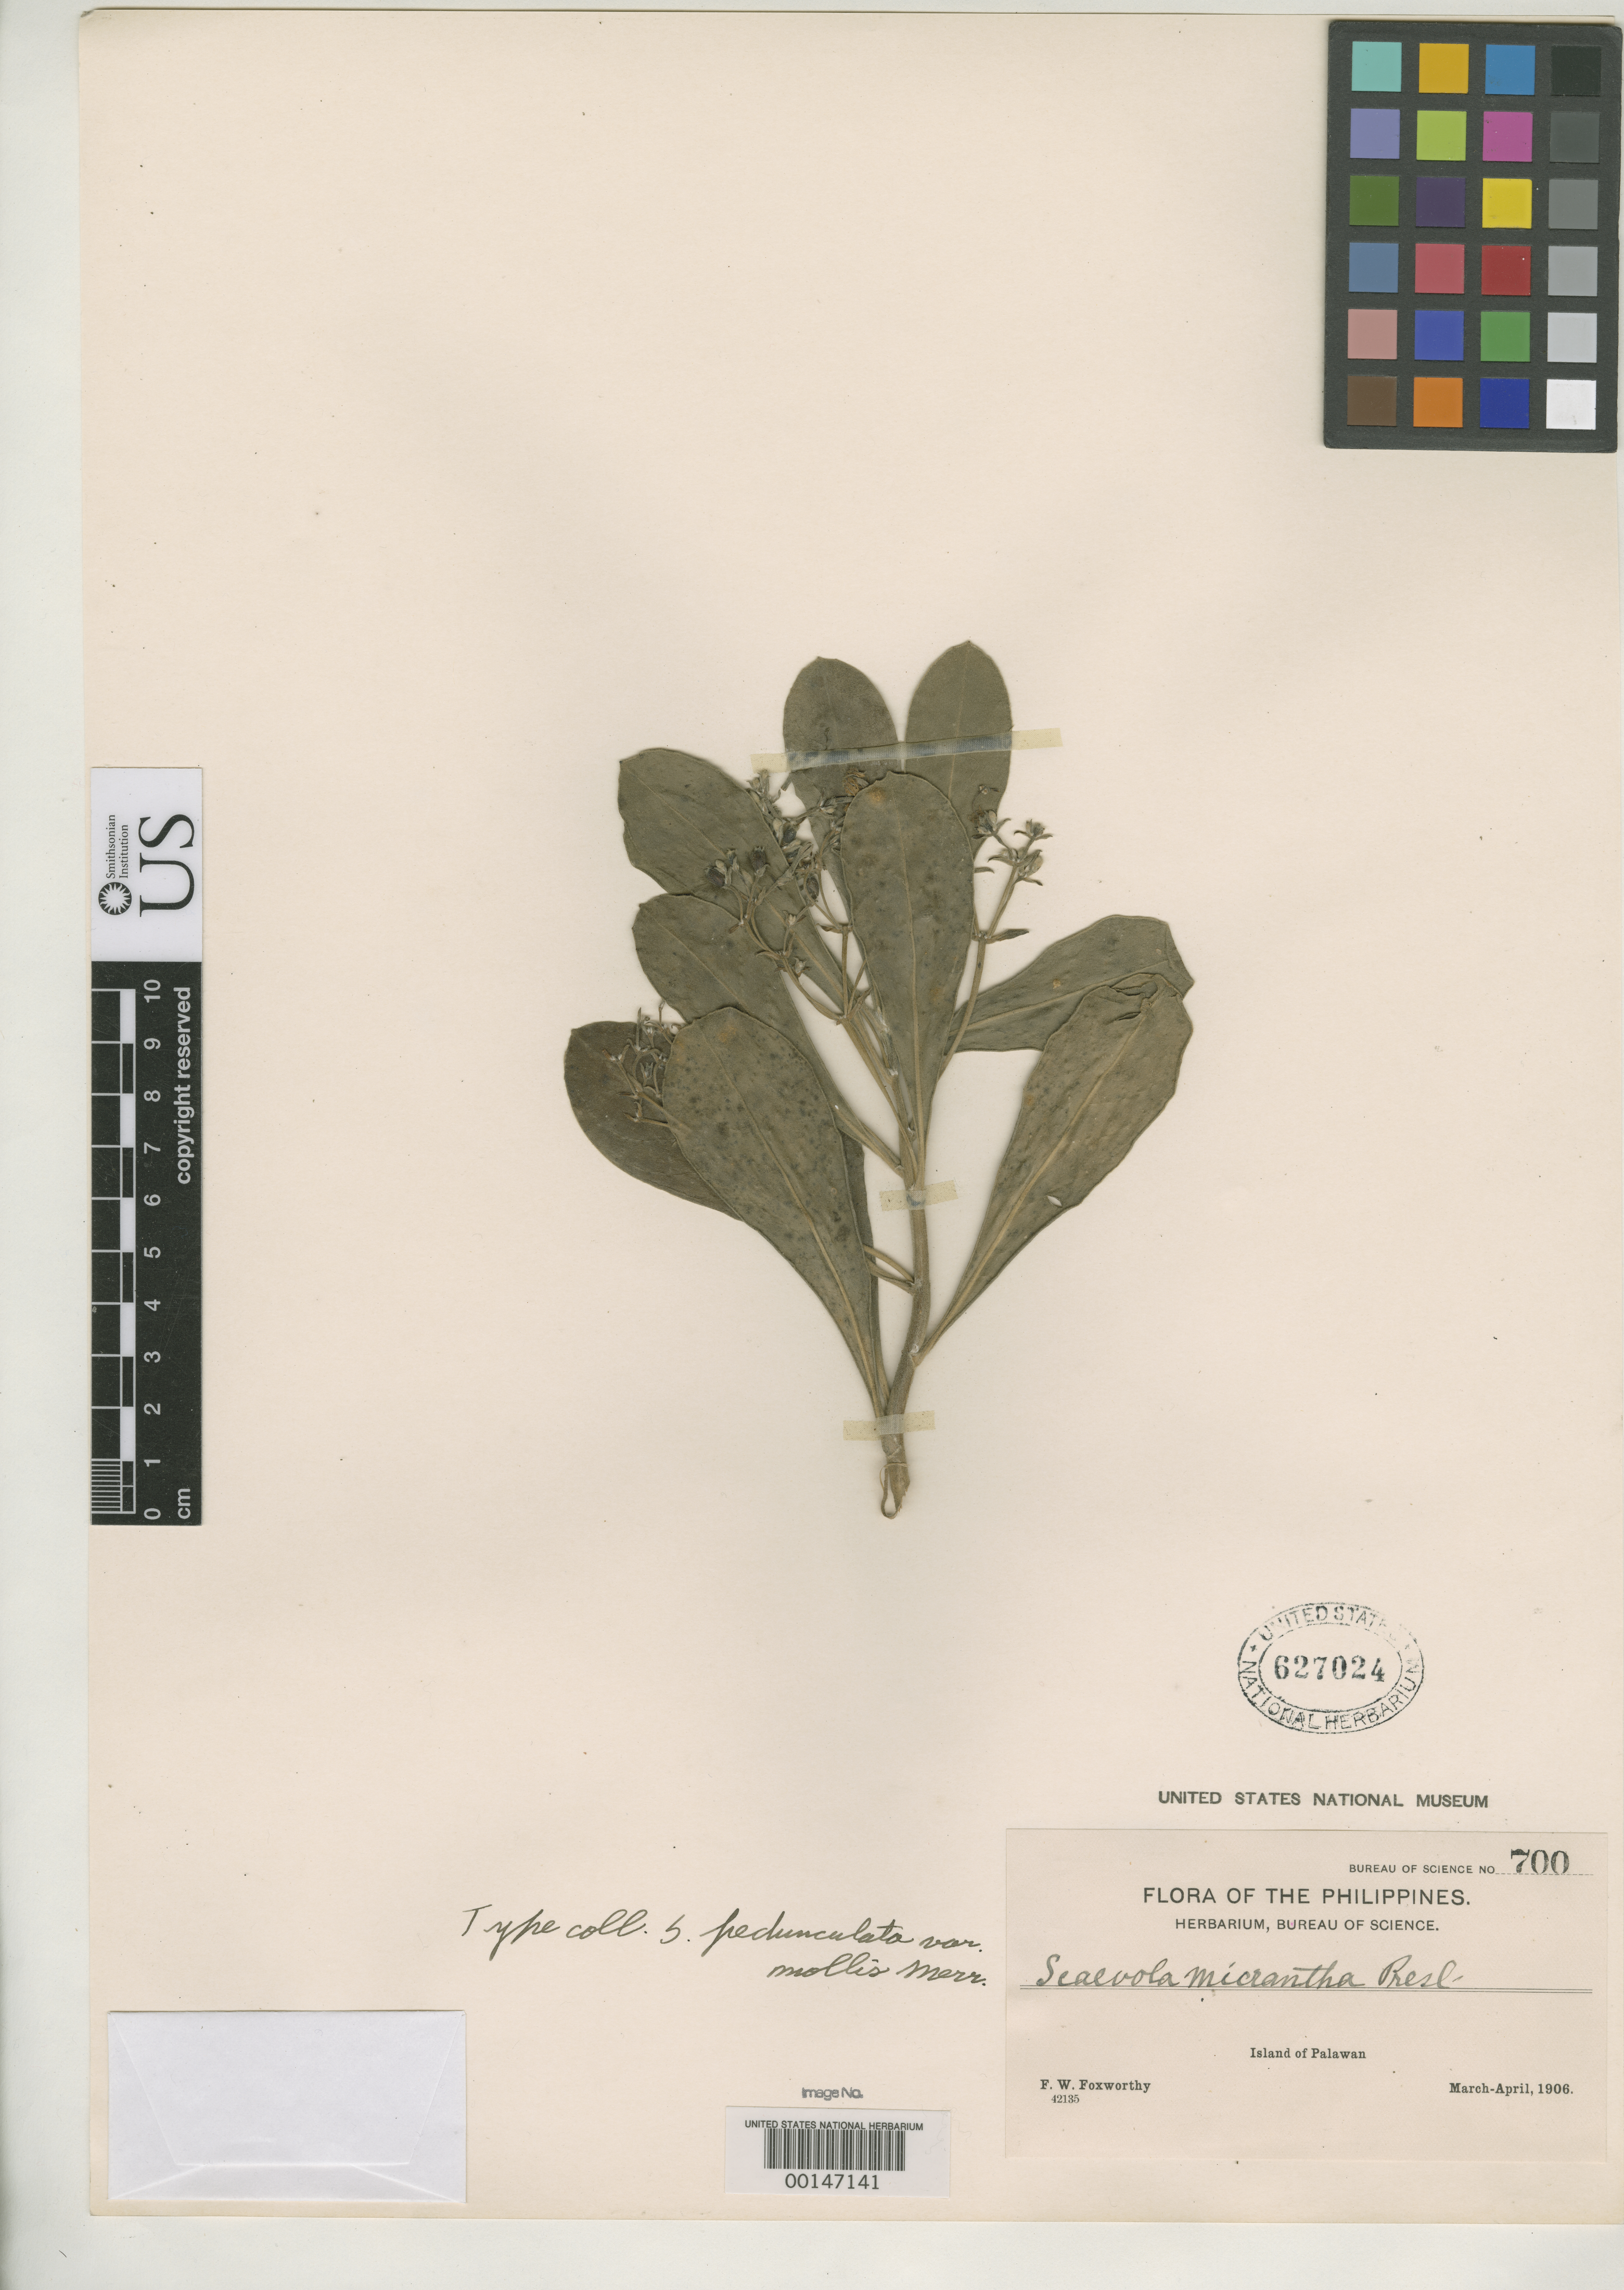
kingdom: Plantae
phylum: Tracheophyta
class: Magnoliopsida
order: Asterales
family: Goodeniaceae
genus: Scaevola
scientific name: Scaevola pedunculata var. mollis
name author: Merr.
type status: Isotype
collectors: F. W. Foxworthy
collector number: Bur. Sci. 700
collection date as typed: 23 Mar 1906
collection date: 1906-03-23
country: Philippines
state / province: Mimaropa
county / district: Palawan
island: Palawan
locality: Mt. Victoria.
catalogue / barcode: US 627024